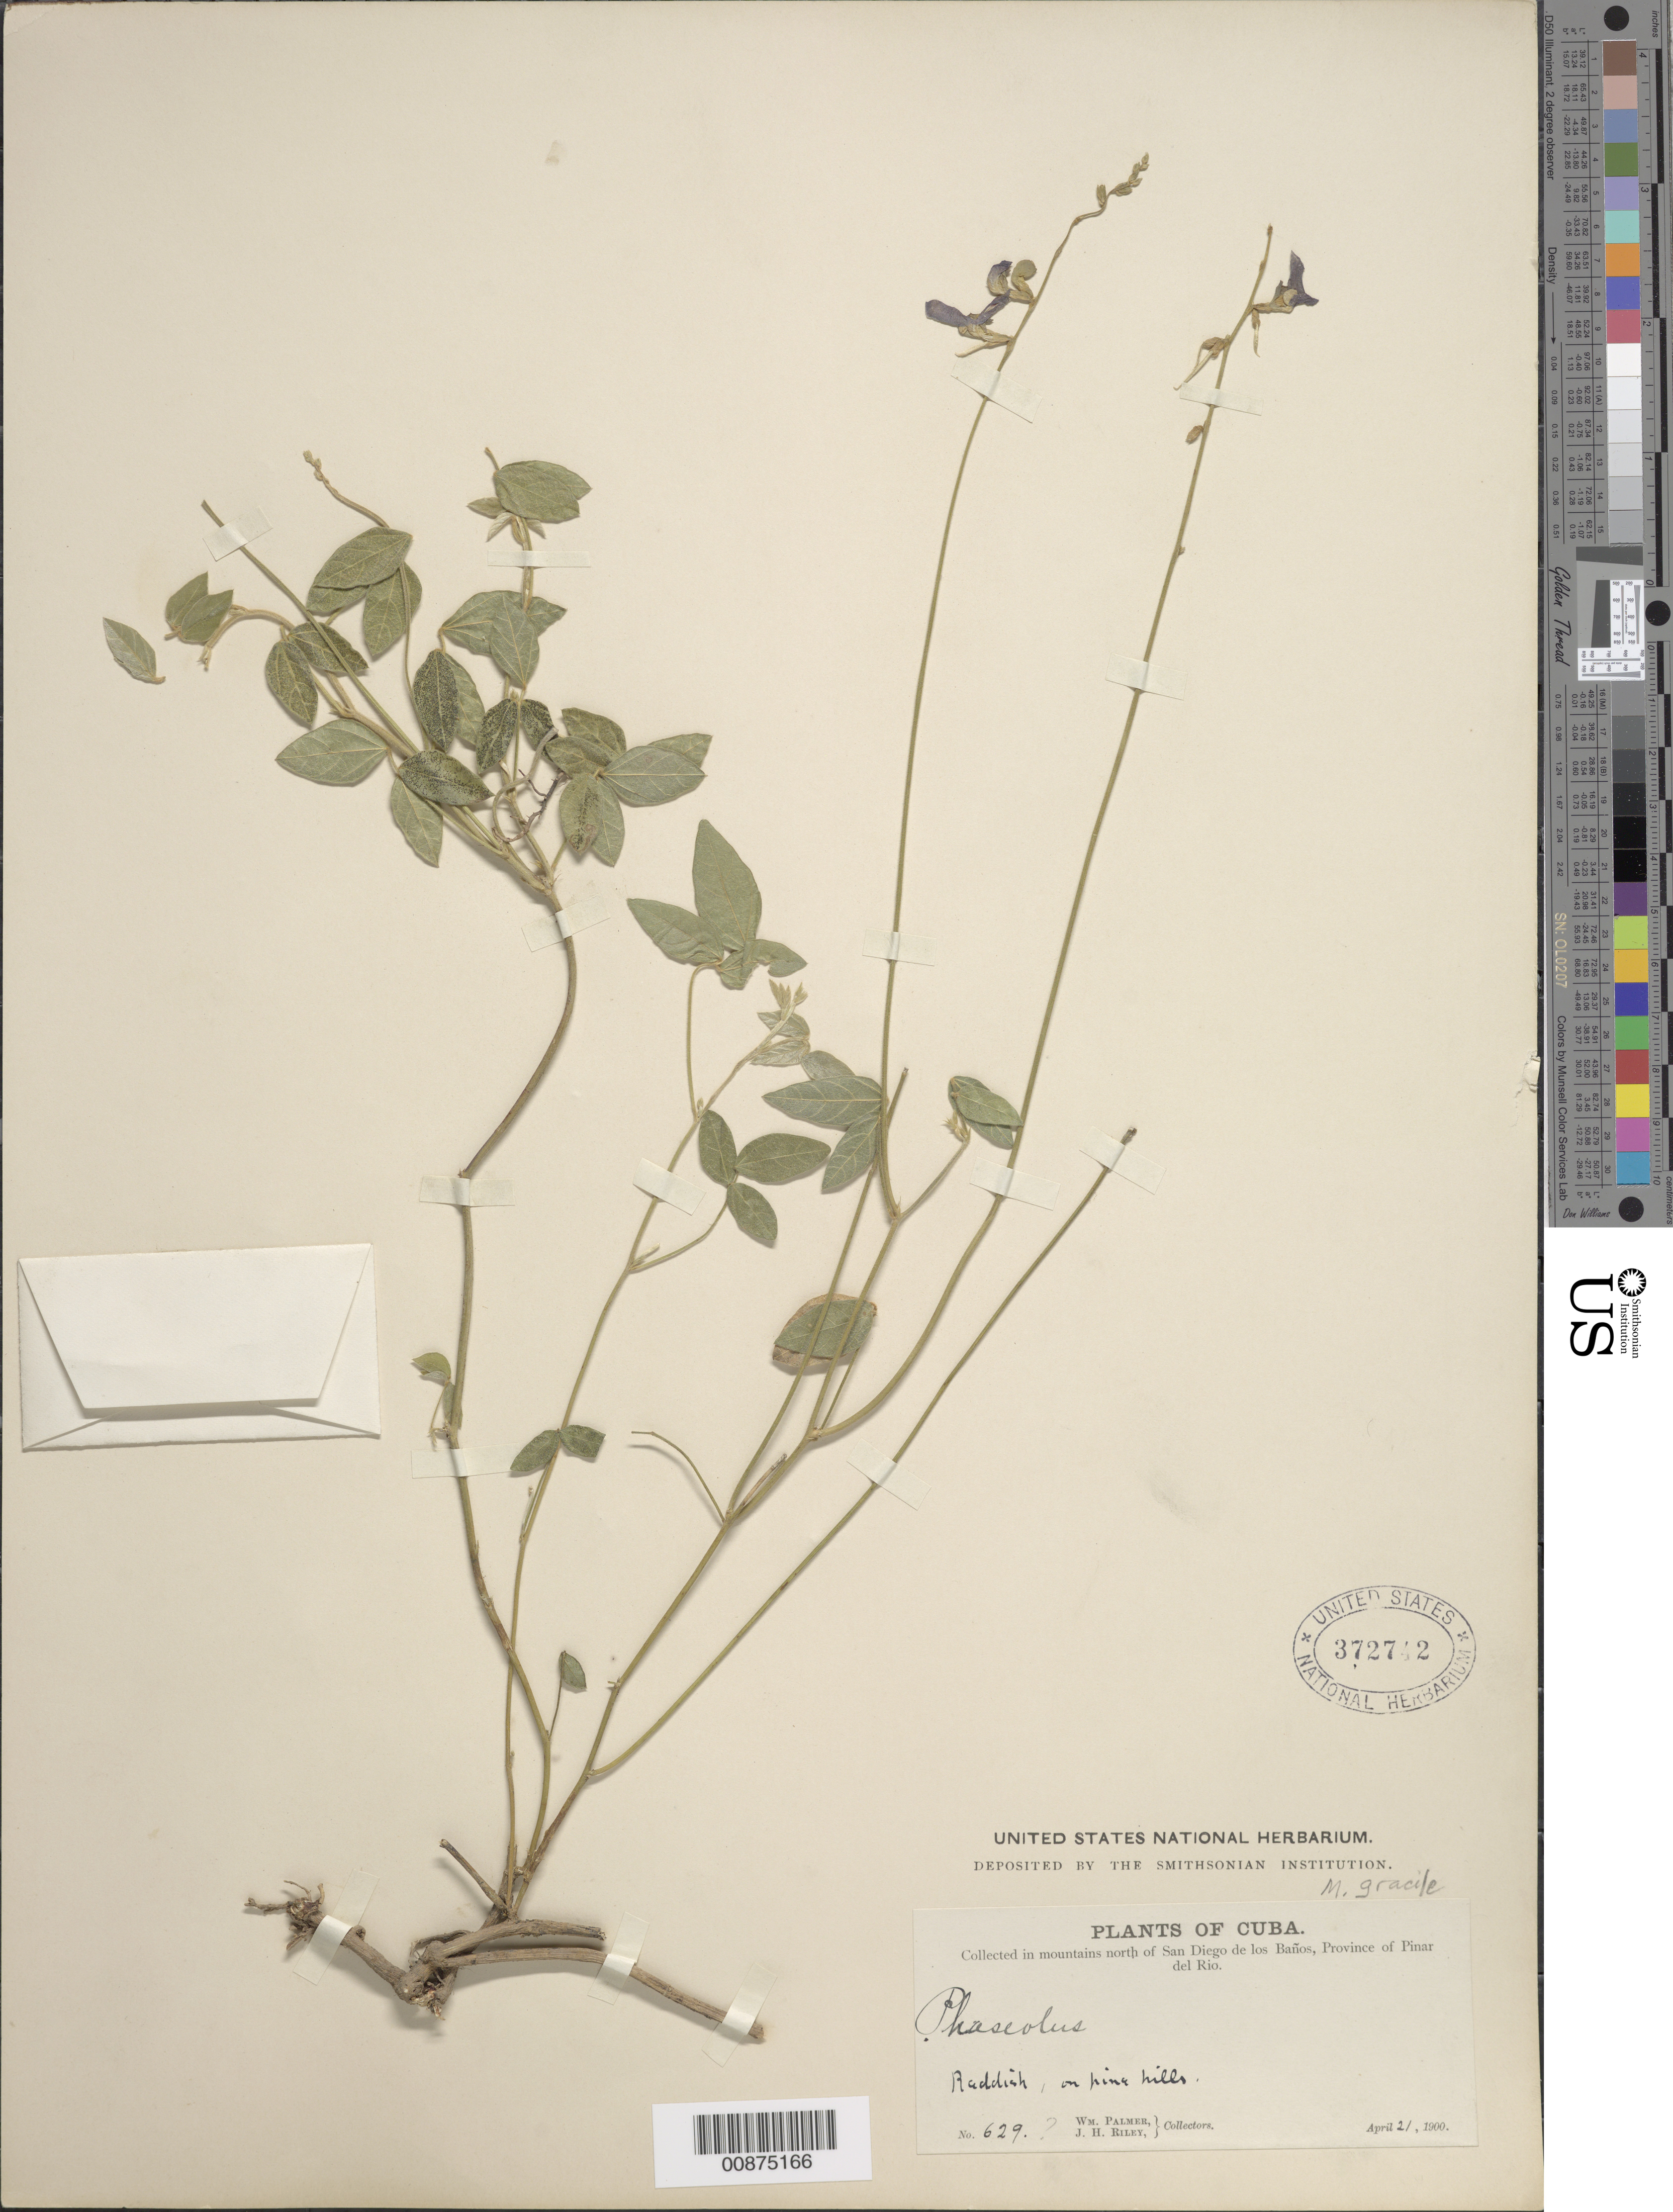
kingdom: Plantae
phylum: Tracheophyta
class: Magnoliopsida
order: Fabales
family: Fabaceae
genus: Macroptilium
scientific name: Macroptilium gracile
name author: (Poepp. ex Benth.) Urb.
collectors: W. Palmer & J. H. Riley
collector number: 629?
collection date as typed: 21 Apr 1900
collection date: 1900-04-21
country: Cuba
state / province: Pinar del Rio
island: Cuba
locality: Mountains north of San Diego de los Baños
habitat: On pine hills.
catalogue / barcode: US 372742